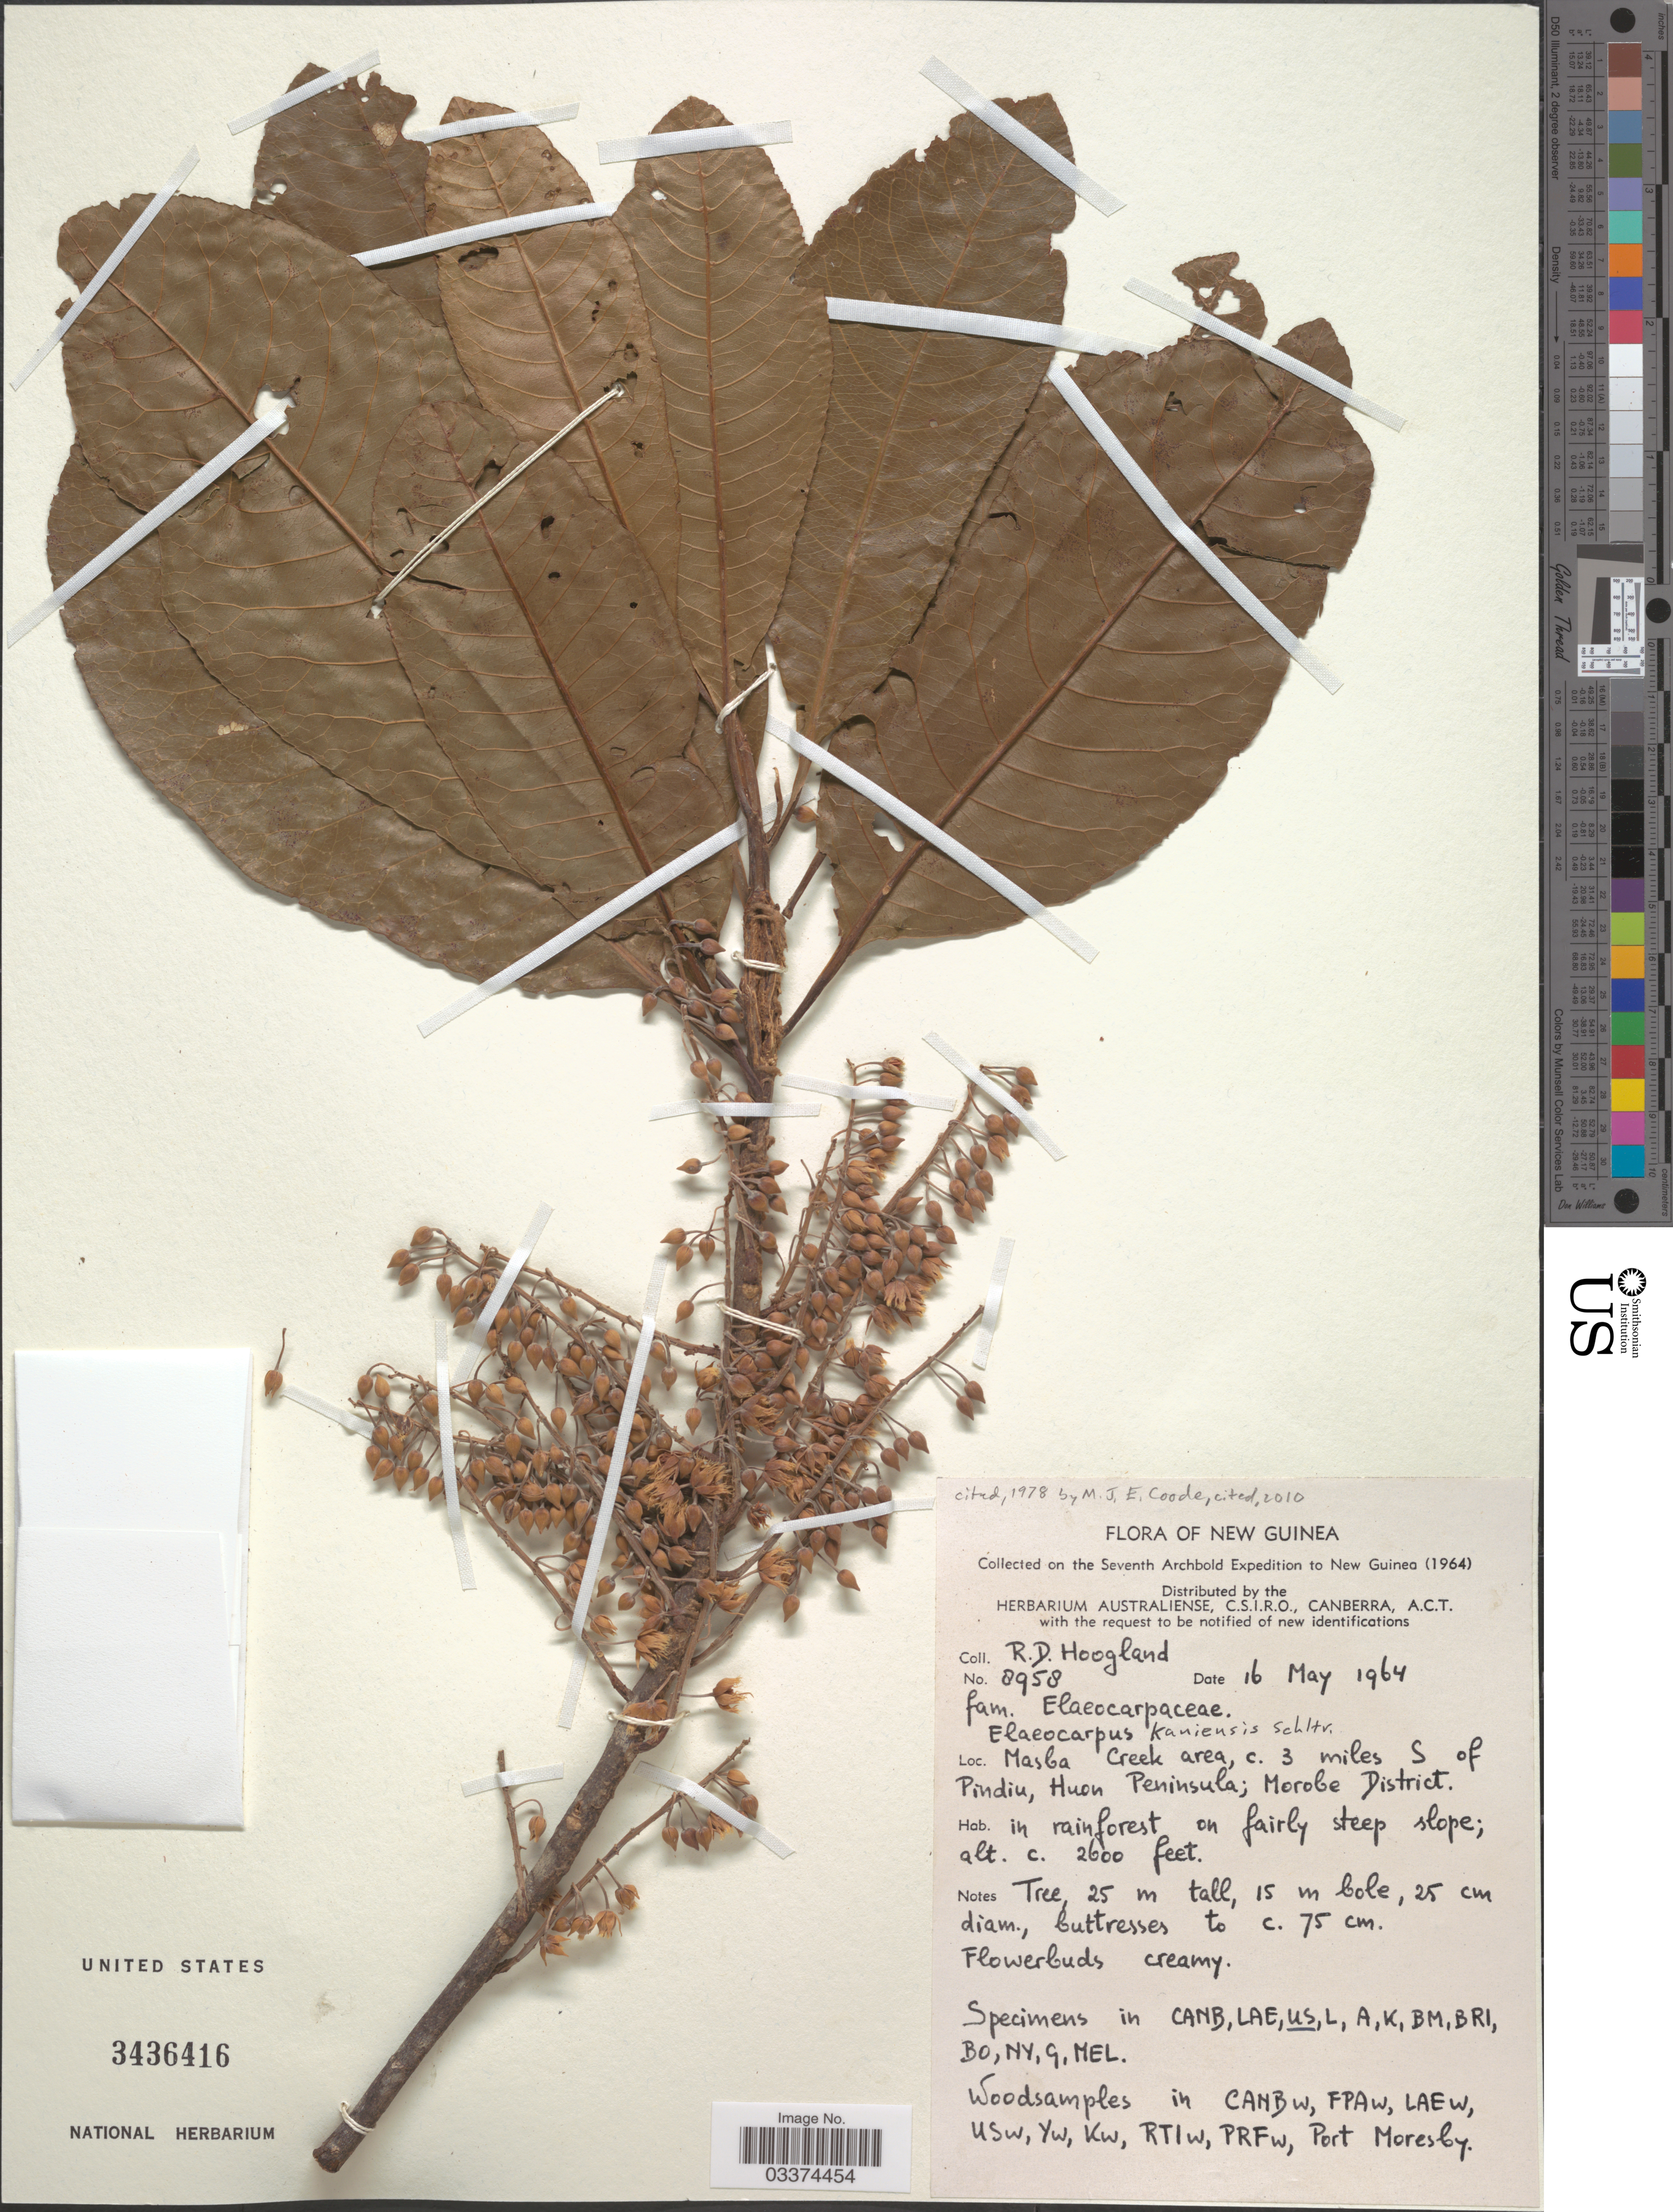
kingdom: Plantae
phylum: Tracheophyta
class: Magnoliopsida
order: Oxalidales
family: Elaeocarpaceae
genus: Elaeocarpus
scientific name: Elaeocarpus kaniensis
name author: Schltr.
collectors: R. D. Hoogland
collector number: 8958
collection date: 1964-05-16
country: Papua New Guinea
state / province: Morobe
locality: New Guinea, Masba Creel area, c. 3 miles S of Pindiu, Huon Peninsula; Morobe District.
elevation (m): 792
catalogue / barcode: US 3436416